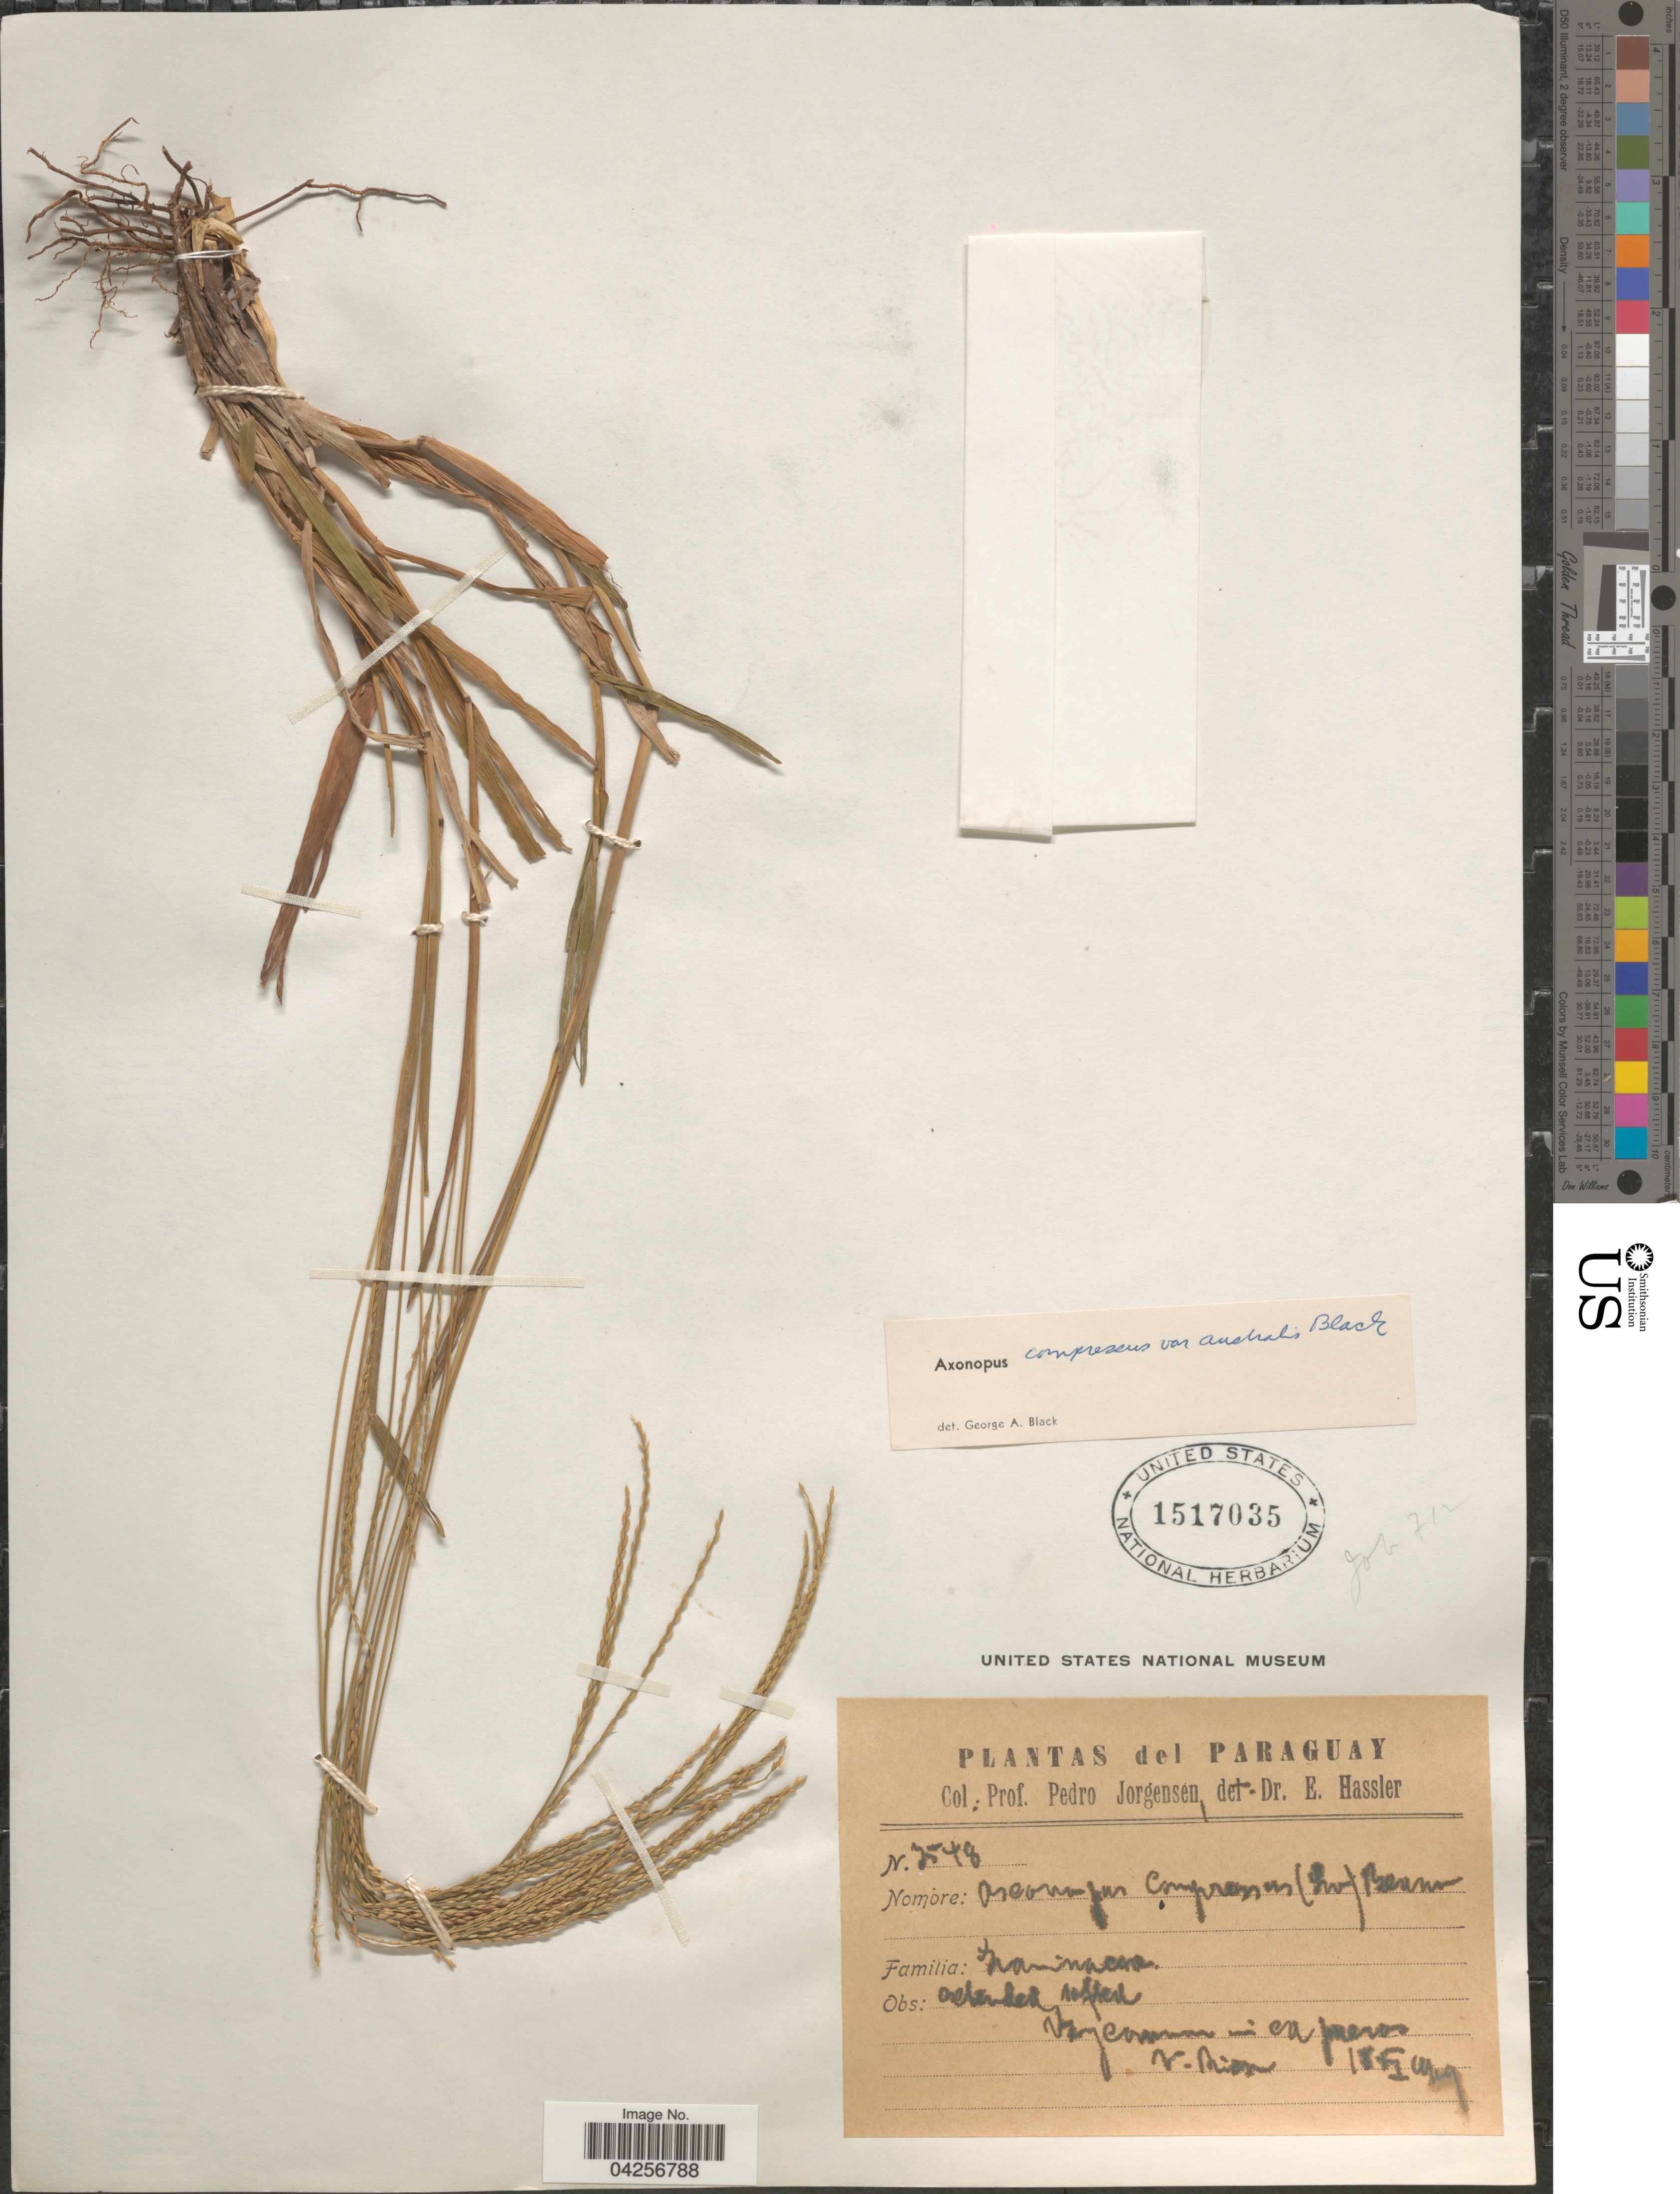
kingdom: Plantae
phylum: Tracheophyta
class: Liliopsida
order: Poales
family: Poaceae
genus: Axonopus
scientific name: Axonopus compressus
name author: (Sw.) P. Beauv.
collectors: P. Jörgensen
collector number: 3548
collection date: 1919-11-18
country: Paraguay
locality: V. Rica.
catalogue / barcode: US 1517035